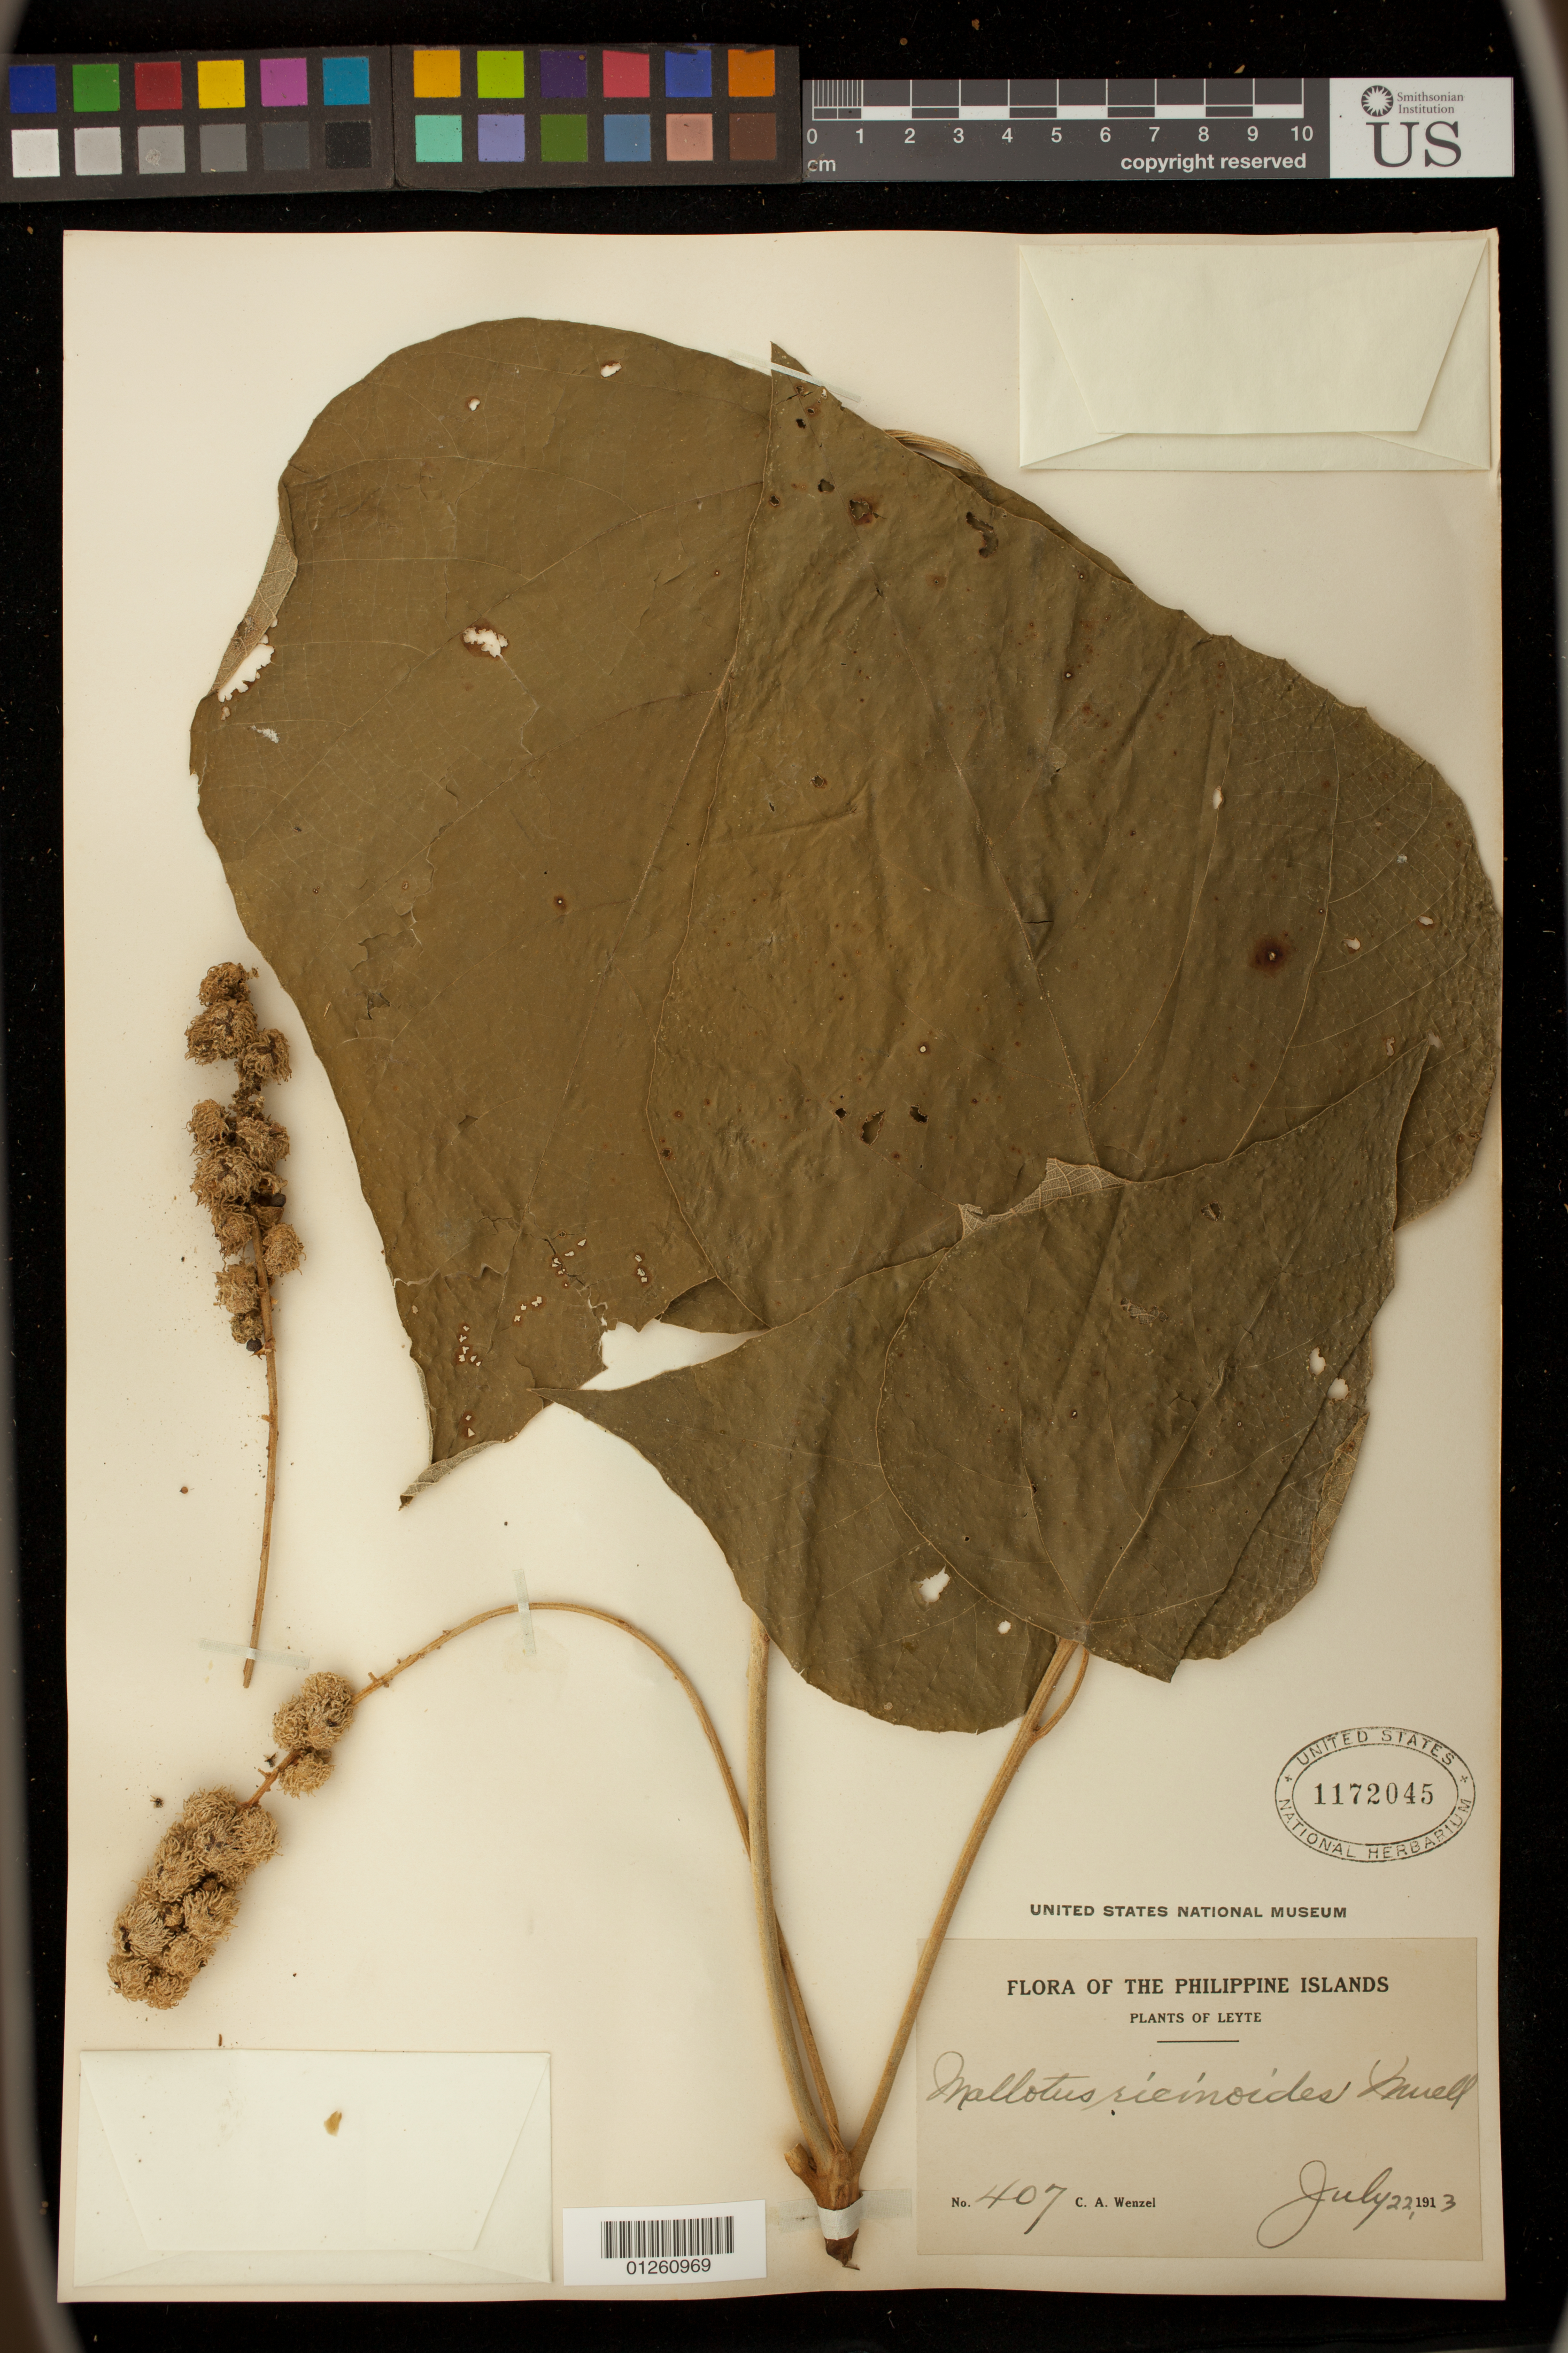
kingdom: Plantae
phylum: Tracheophyta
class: Magnoliopsida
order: Malpighiales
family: Euphorbiaceae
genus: Mallotus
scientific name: Mallotus ricinoides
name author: (Pers.) Müll. Arg.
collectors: C. Wenzel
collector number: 407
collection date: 1913-07-22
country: Philippines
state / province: Eastern Visayas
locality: Leyte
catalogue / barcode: US 1172045